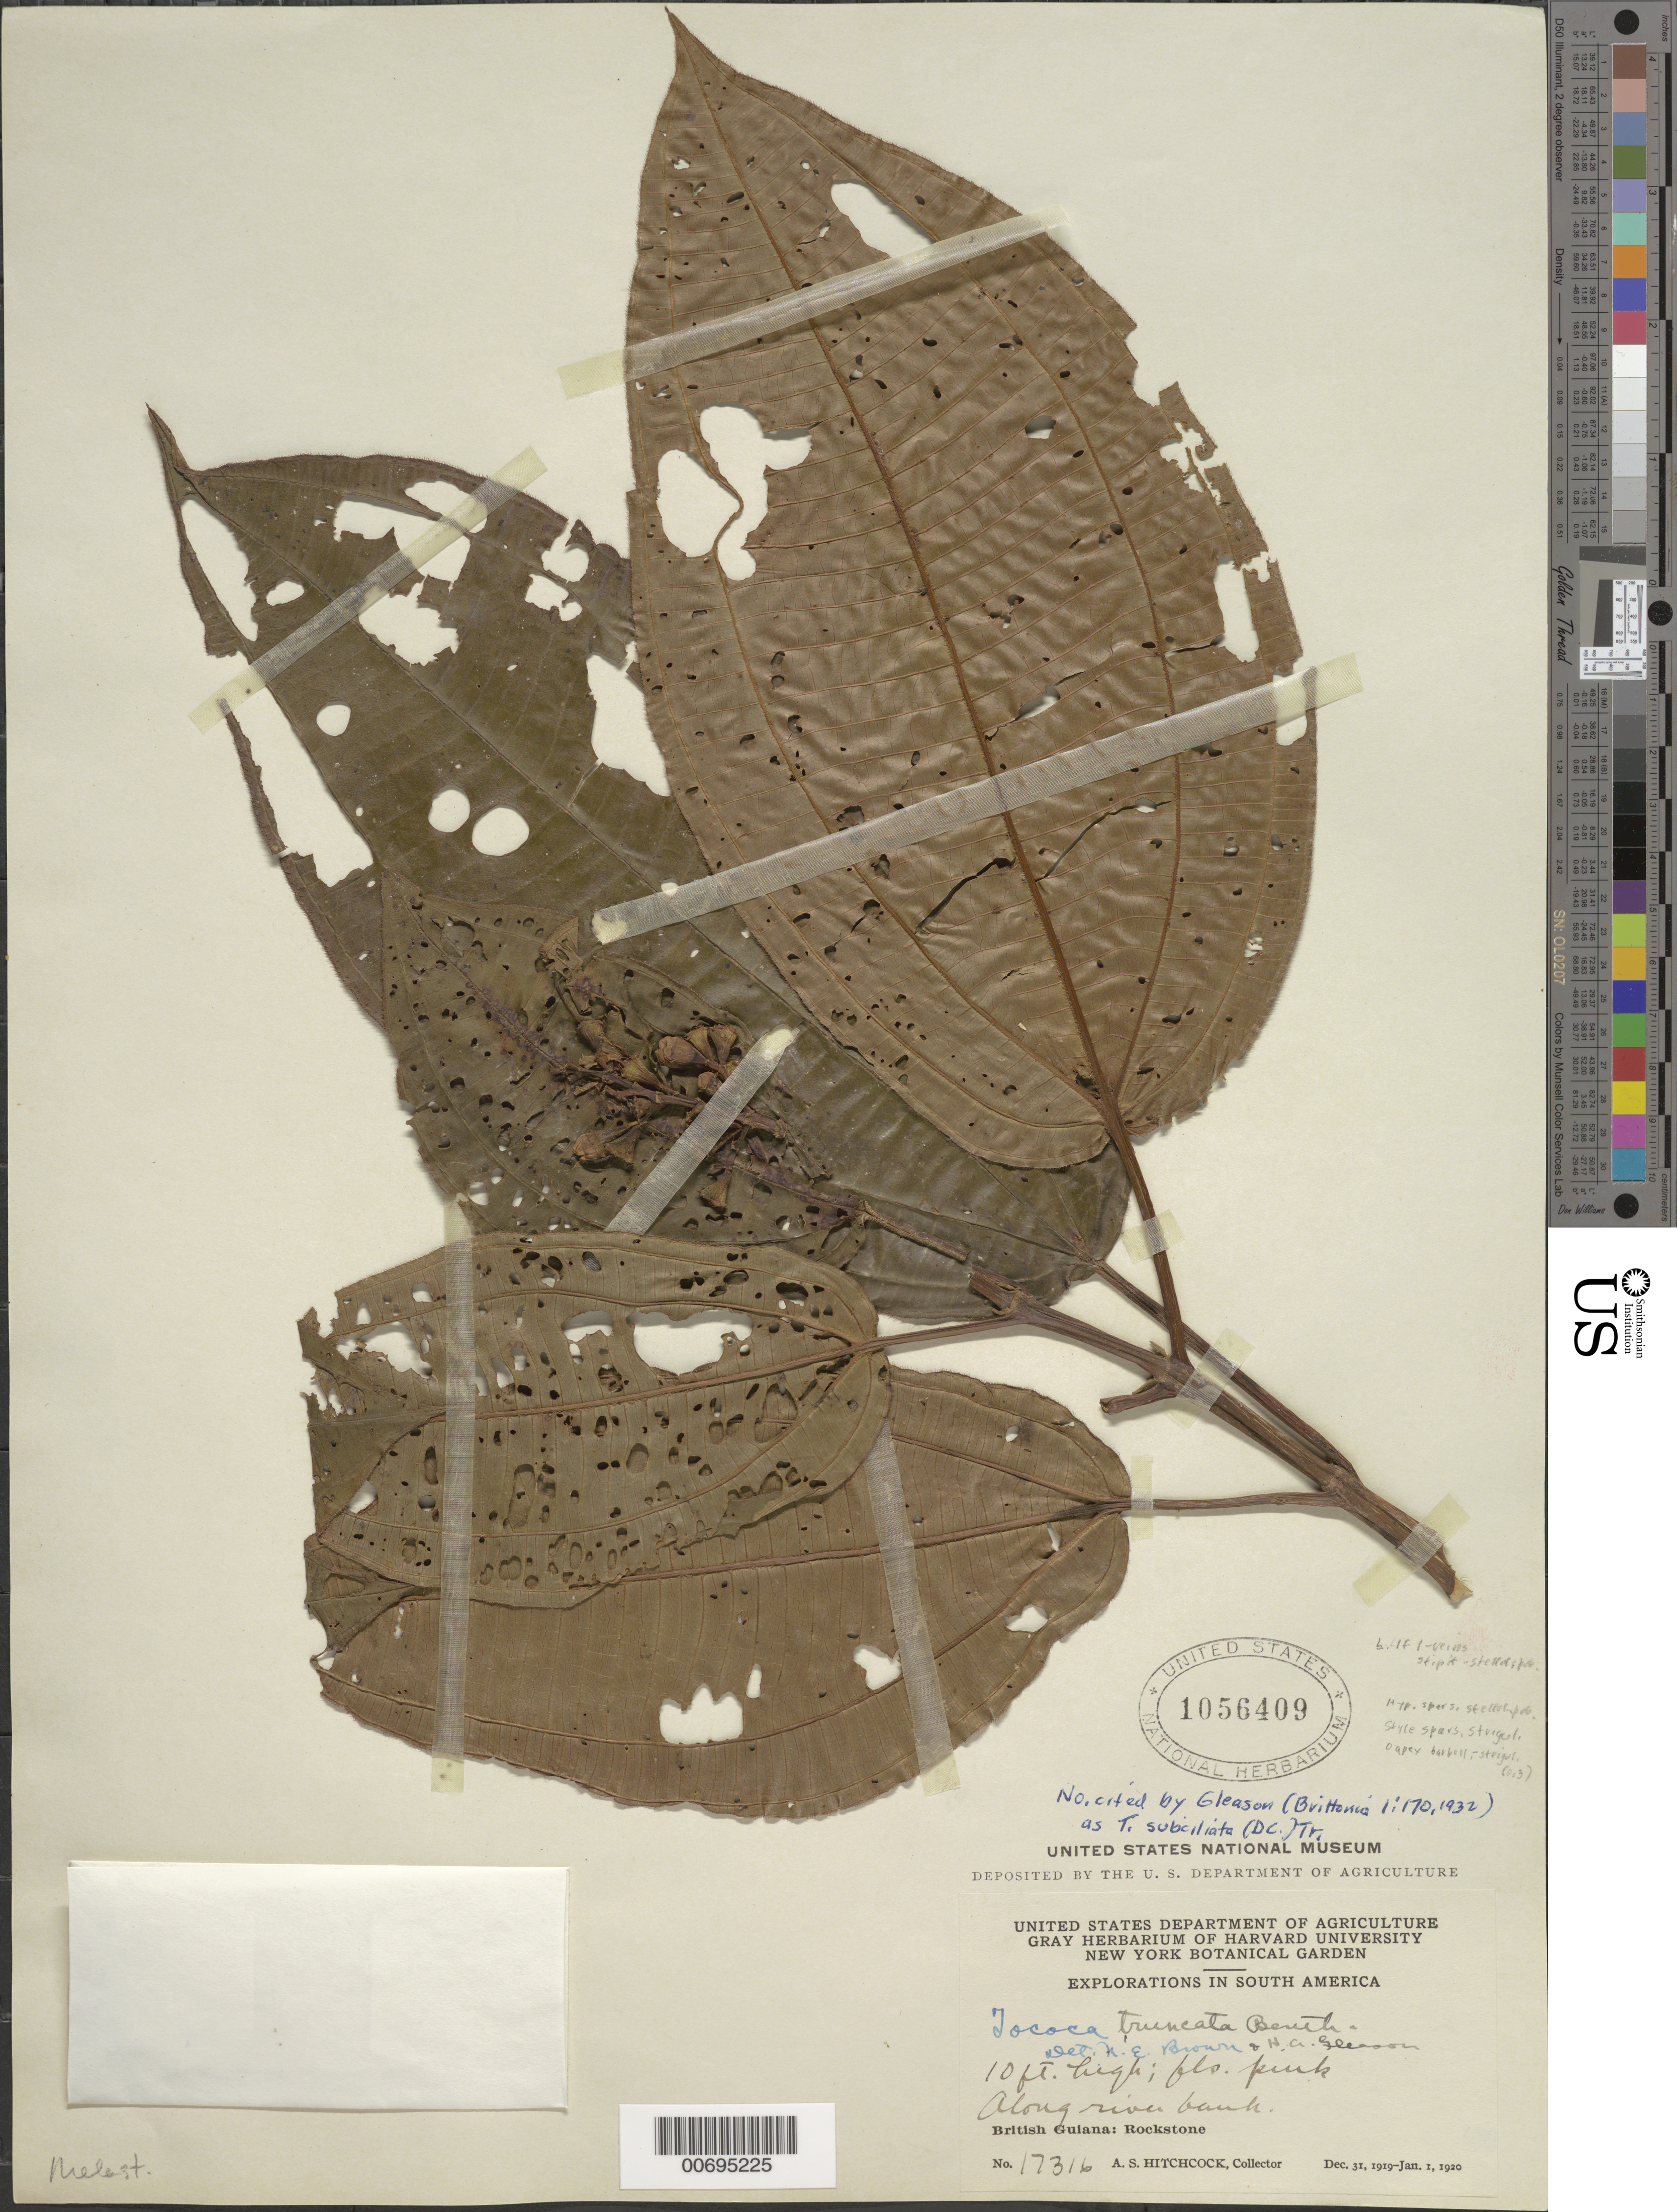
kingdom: Plantae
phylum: Tracheophyta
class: Magnoliopsida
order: Myrtales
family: Melastomataceae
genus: Tococa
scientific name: Tococa subciliata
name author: (DC.) Triana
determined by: Gleason, H. A.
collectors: A. S. Hitchcock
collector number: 17316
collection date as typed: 31-Dec-19 to 1-Jan-20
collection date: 1919-12-31/1920-01-01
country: Guyana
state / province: U. Demerara-Berbice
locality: Rockstone, on the Essequibo River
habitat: Along riverbank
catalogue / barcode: US 1056409